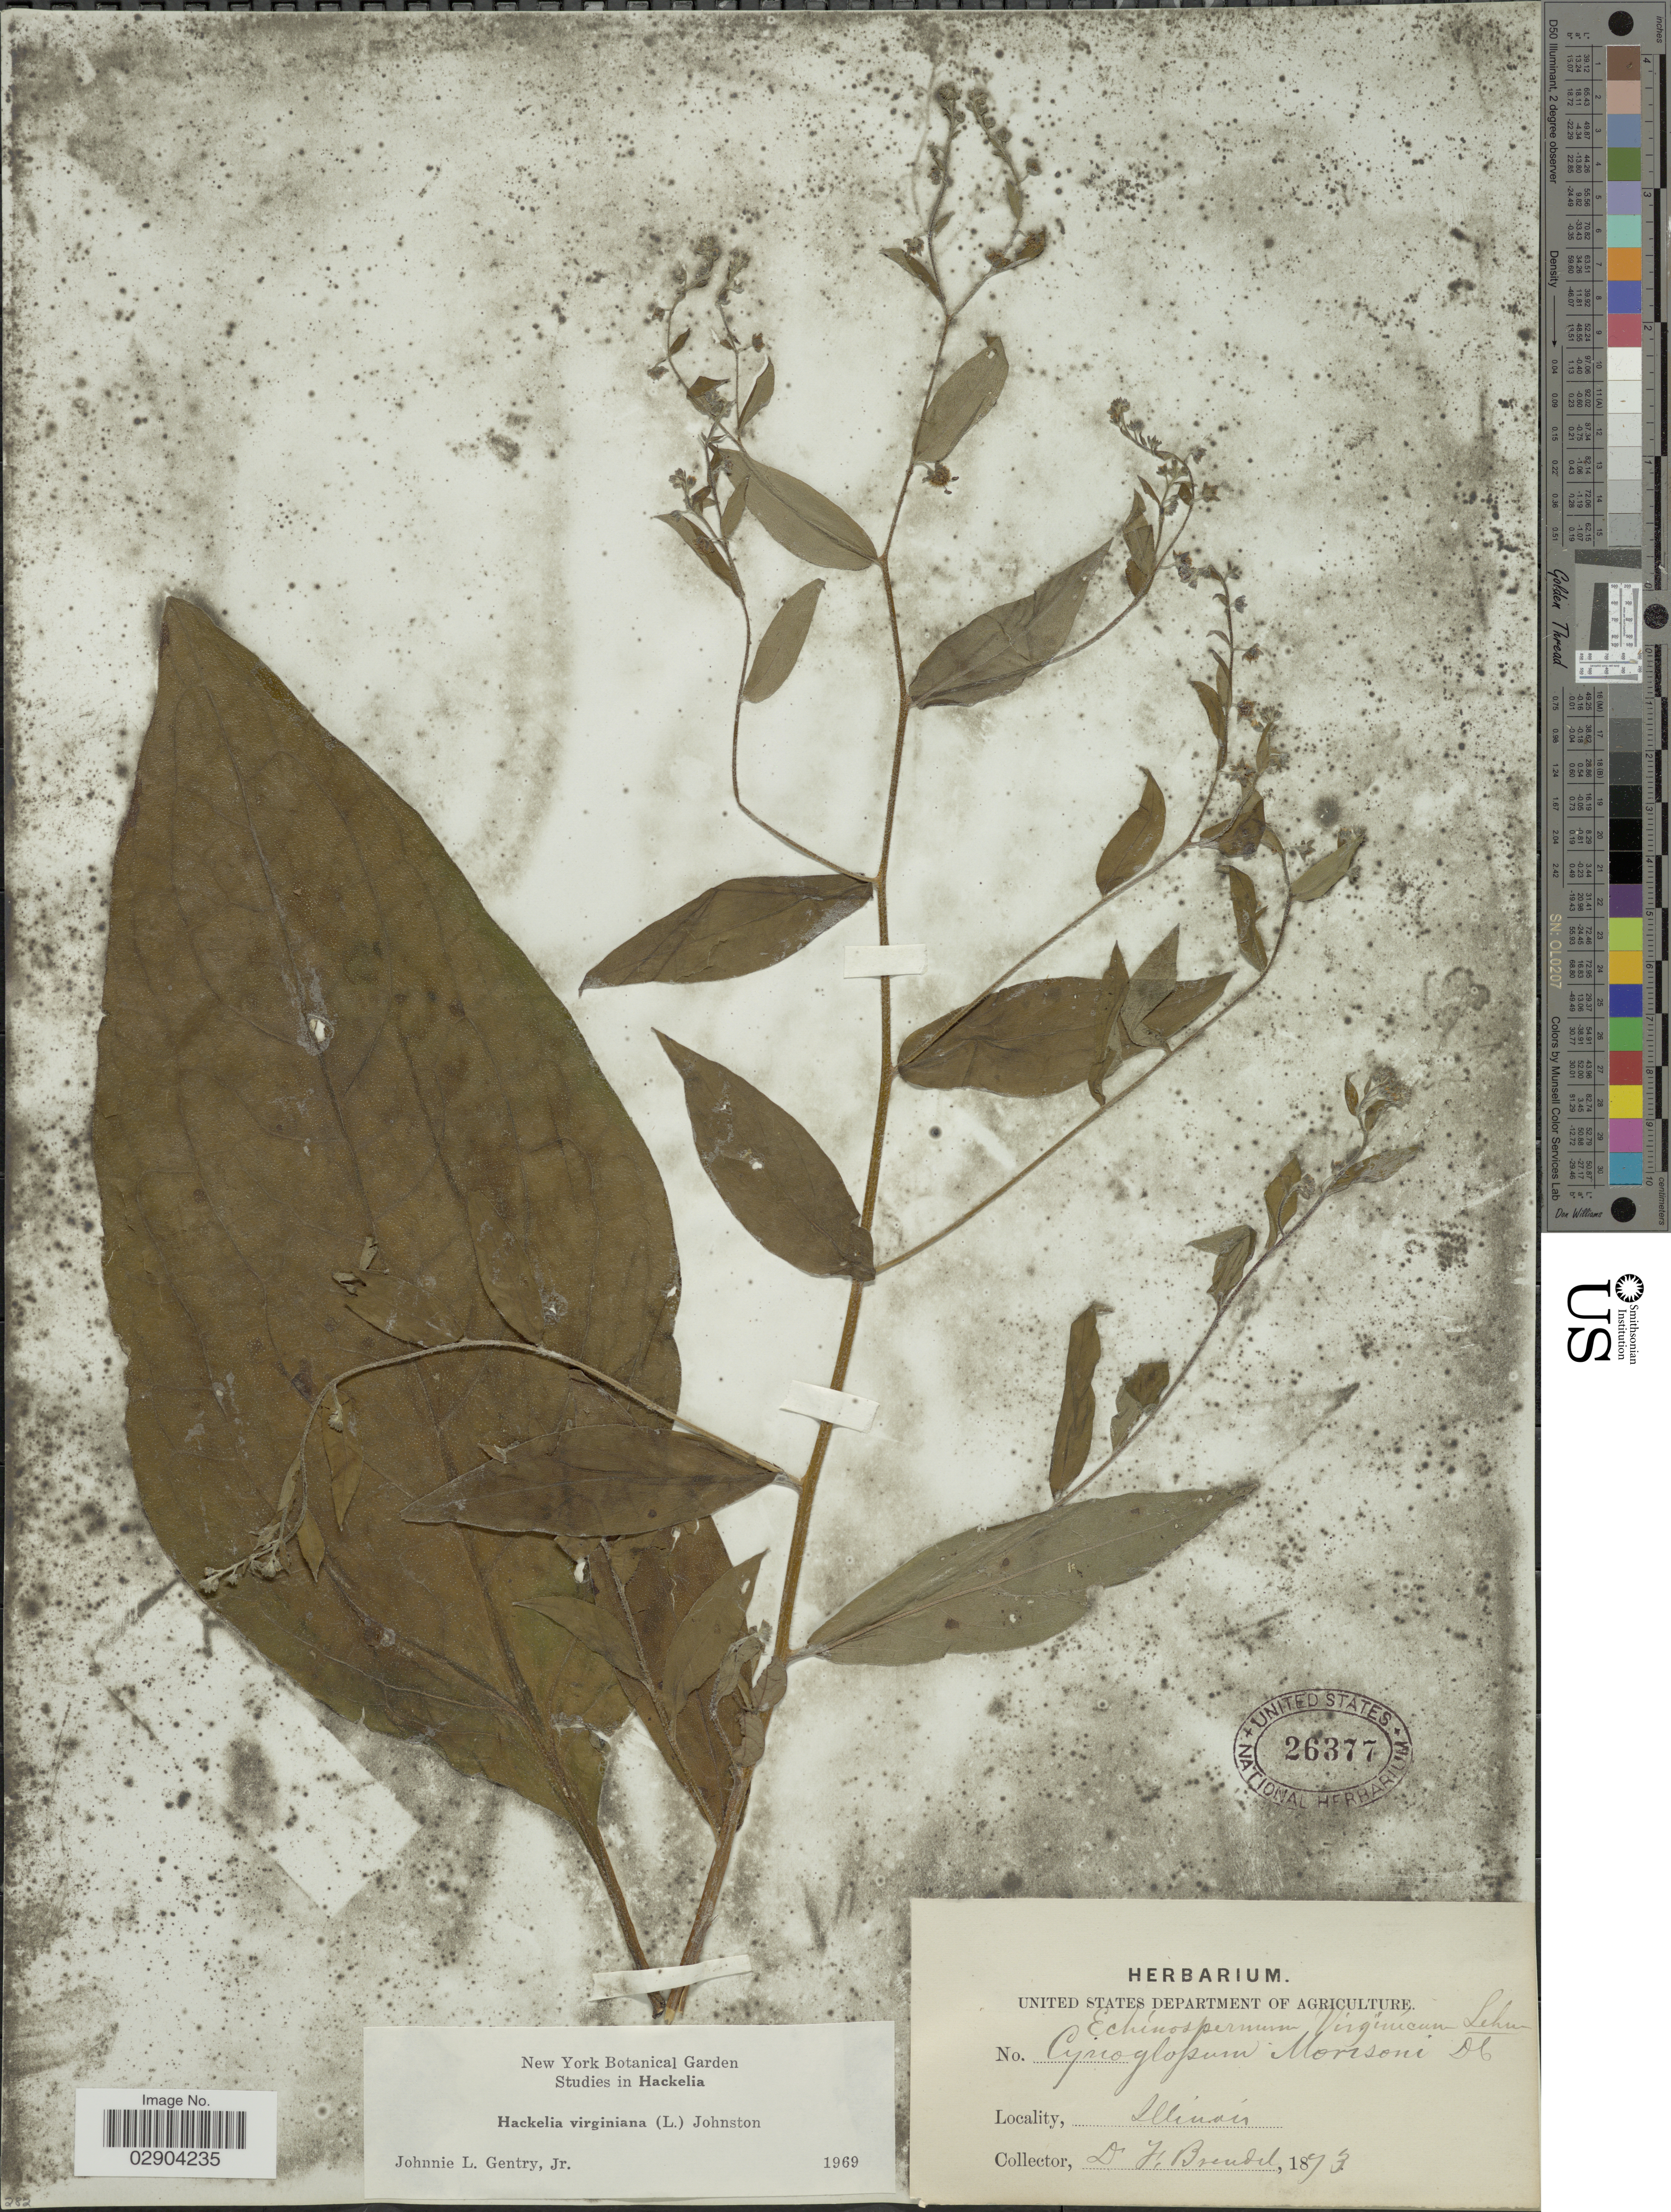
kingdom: Plantae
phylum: Tracheophyta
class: Magnoliopsida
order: Boraginales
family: Boraginaceae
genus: Hackelia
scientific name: Hackelia virginiana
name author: (L.) I.M. Johnst.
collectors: F. Brendel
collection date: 1873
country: United States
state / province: Illinois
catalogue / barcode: US 26377